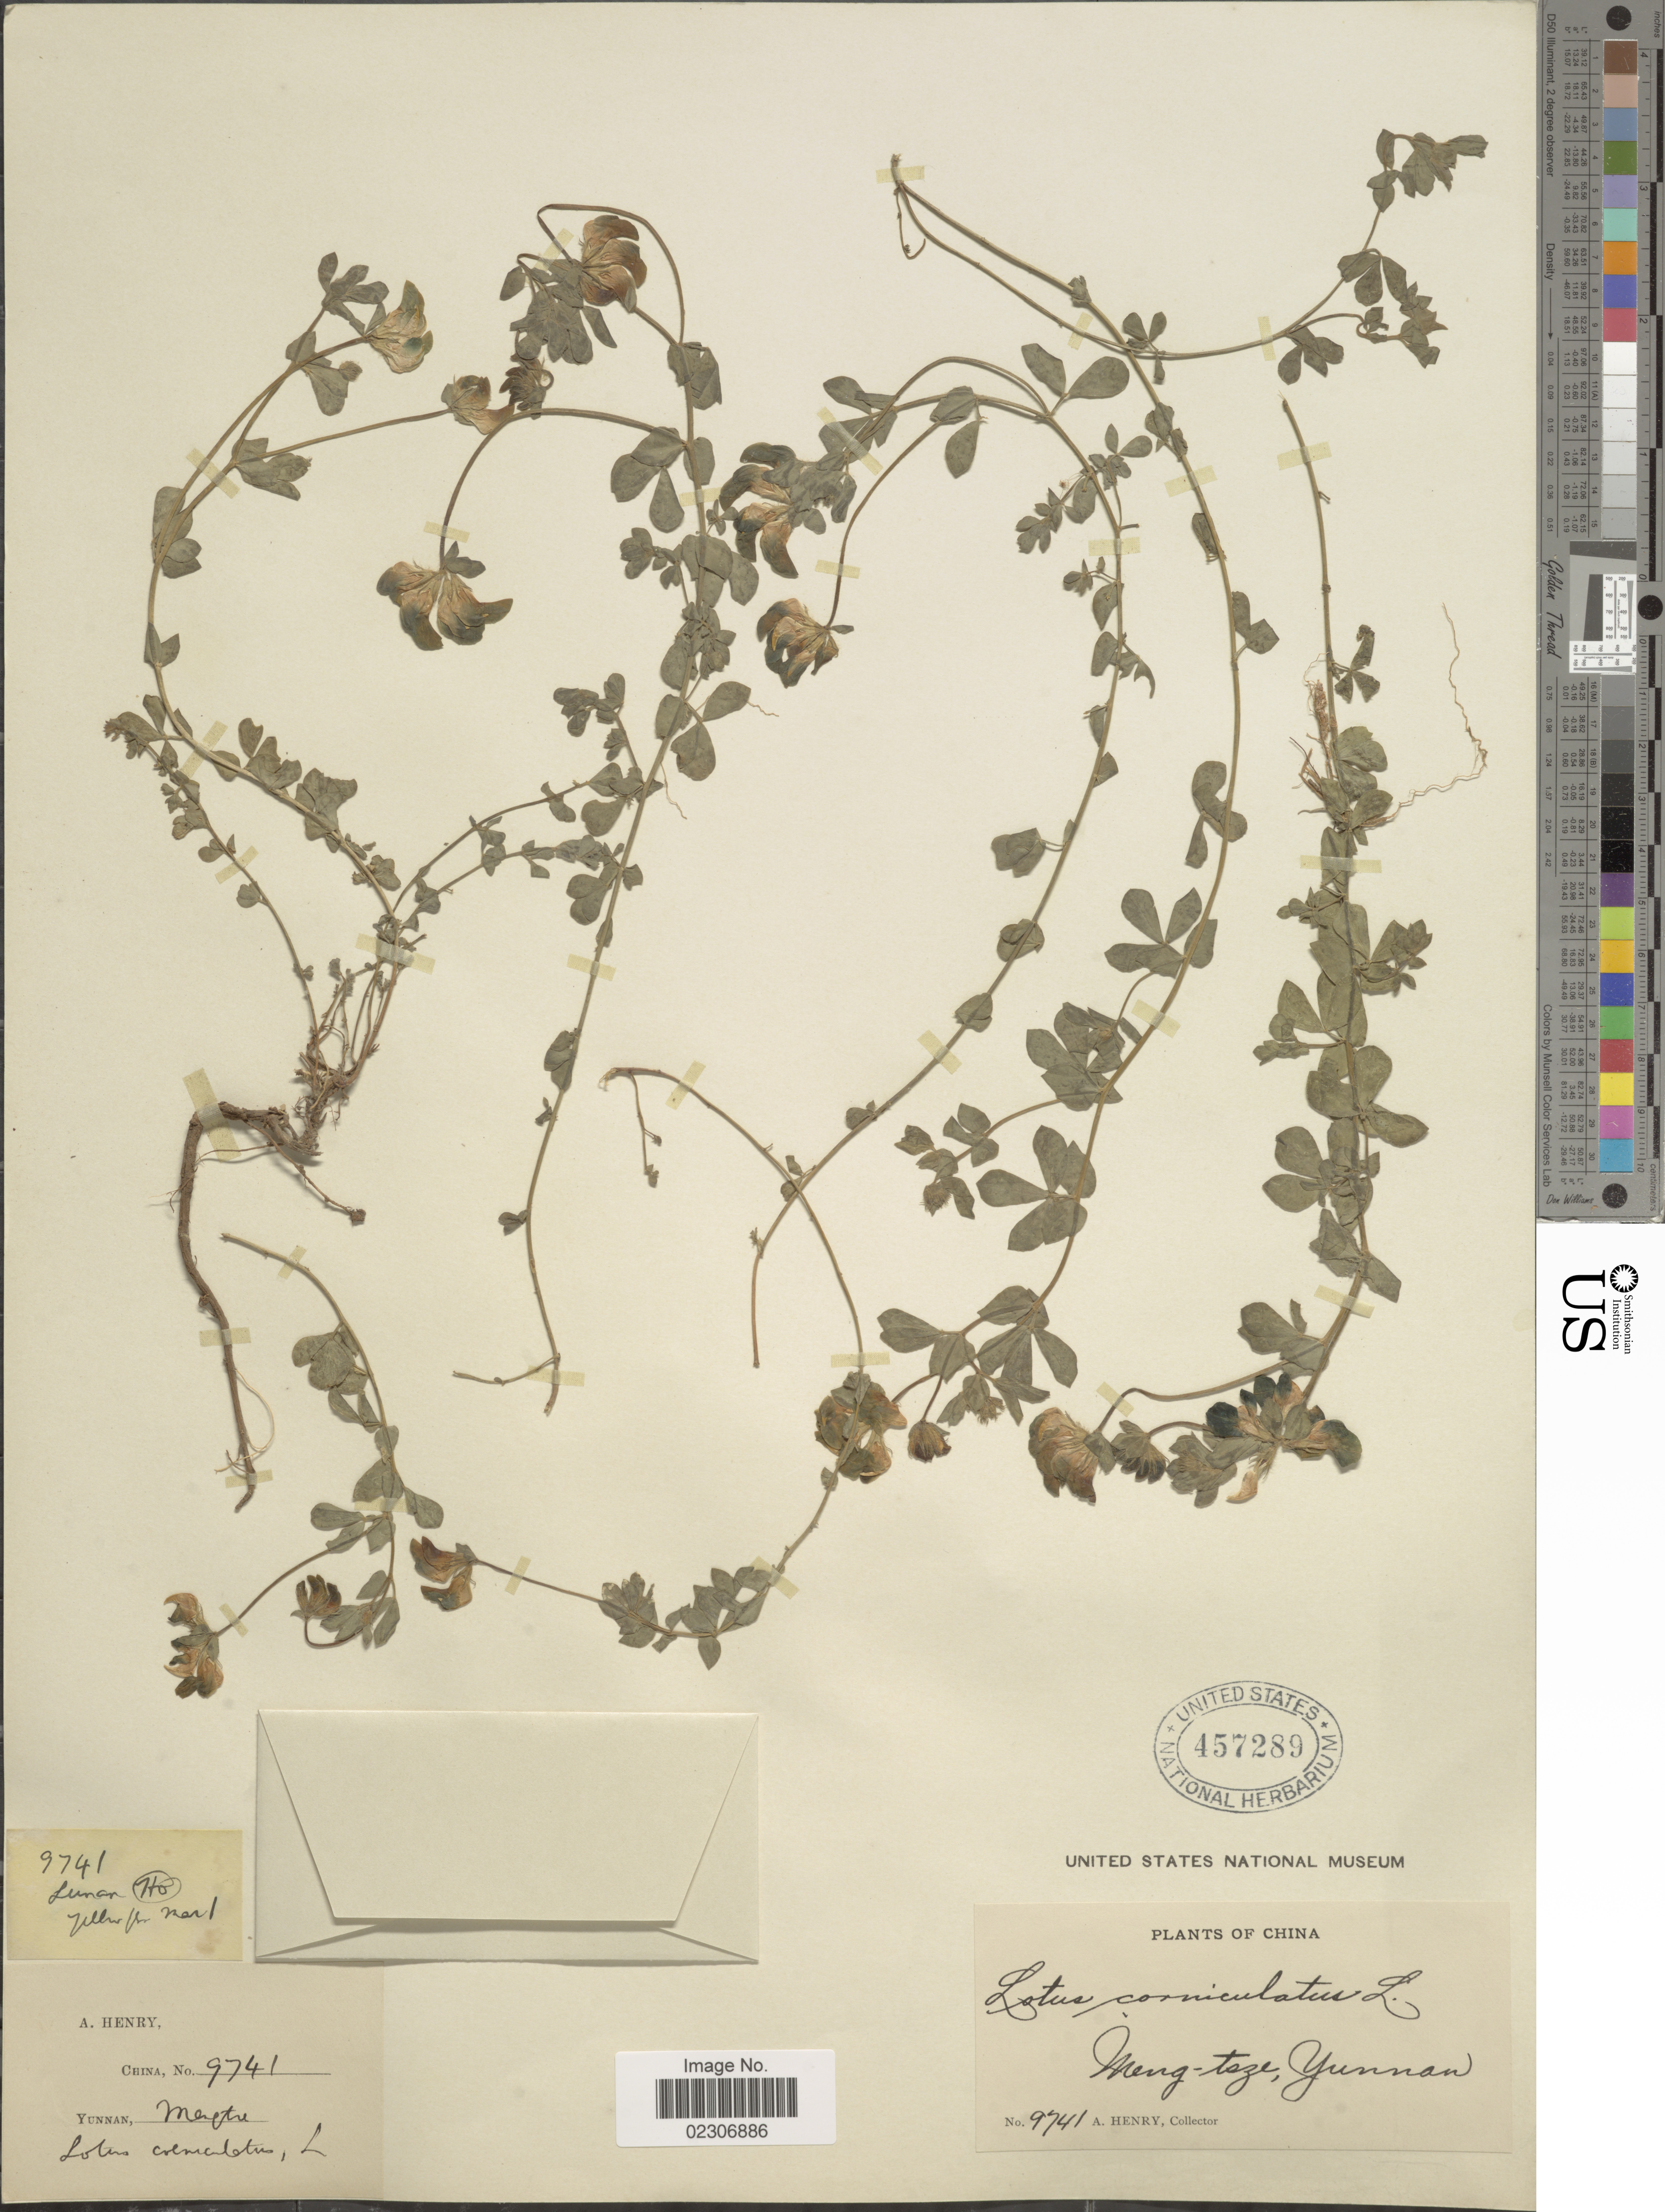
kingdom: Plantae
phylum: Tracheophyta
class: Magnoliopsida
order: Fabales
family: Fabaceae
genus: Lotus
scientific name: Lotus corniculatus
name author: L.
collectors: A. Henry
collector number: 9741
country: China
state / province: Yunnan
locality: Meng-tse. Lunan. Ho.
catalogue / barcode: US 45729